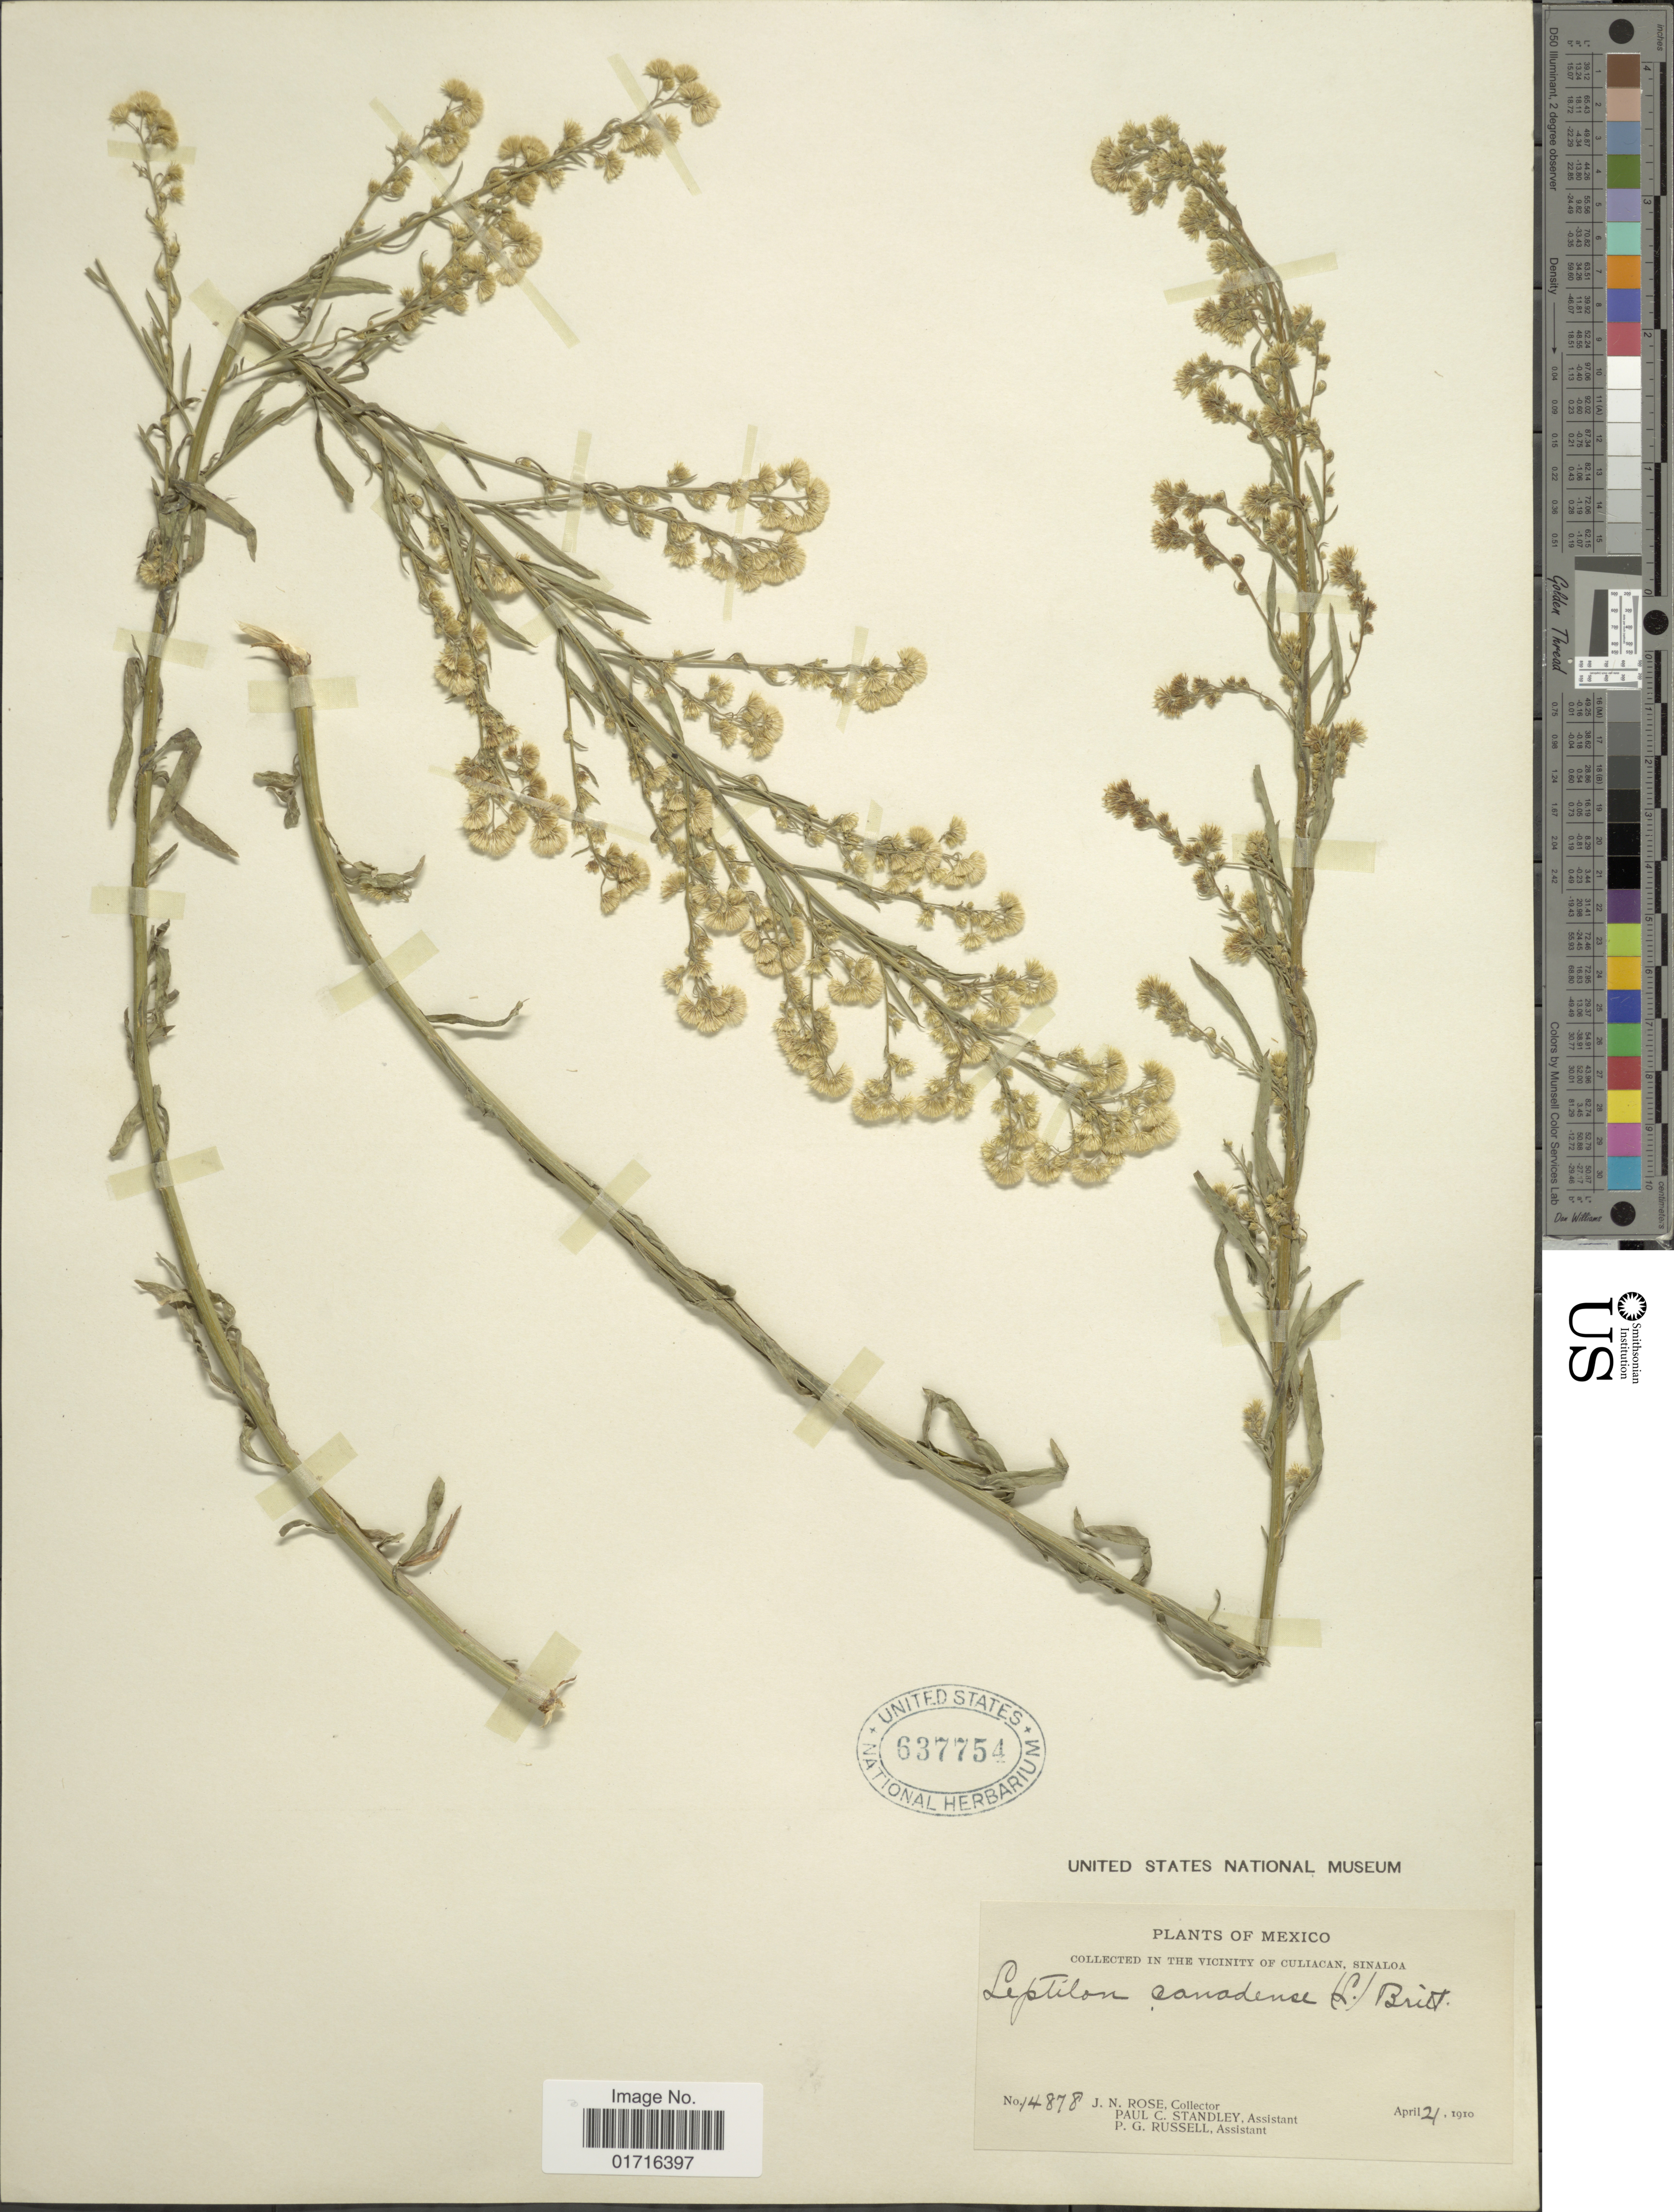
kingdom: Plantae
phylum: Tracheophyta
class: Magnoliopsida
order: Asterales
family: Asteraceae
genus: Conyza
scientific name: Conyza canadensis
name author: (L.) Cronq.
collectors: J. N. Rose, P. C. Standley & P. G. Russell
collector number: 14878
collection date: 1910-04-21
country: Mexico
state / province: Sinaloa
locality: Vicinity of Culiacan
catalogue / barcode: US 637754